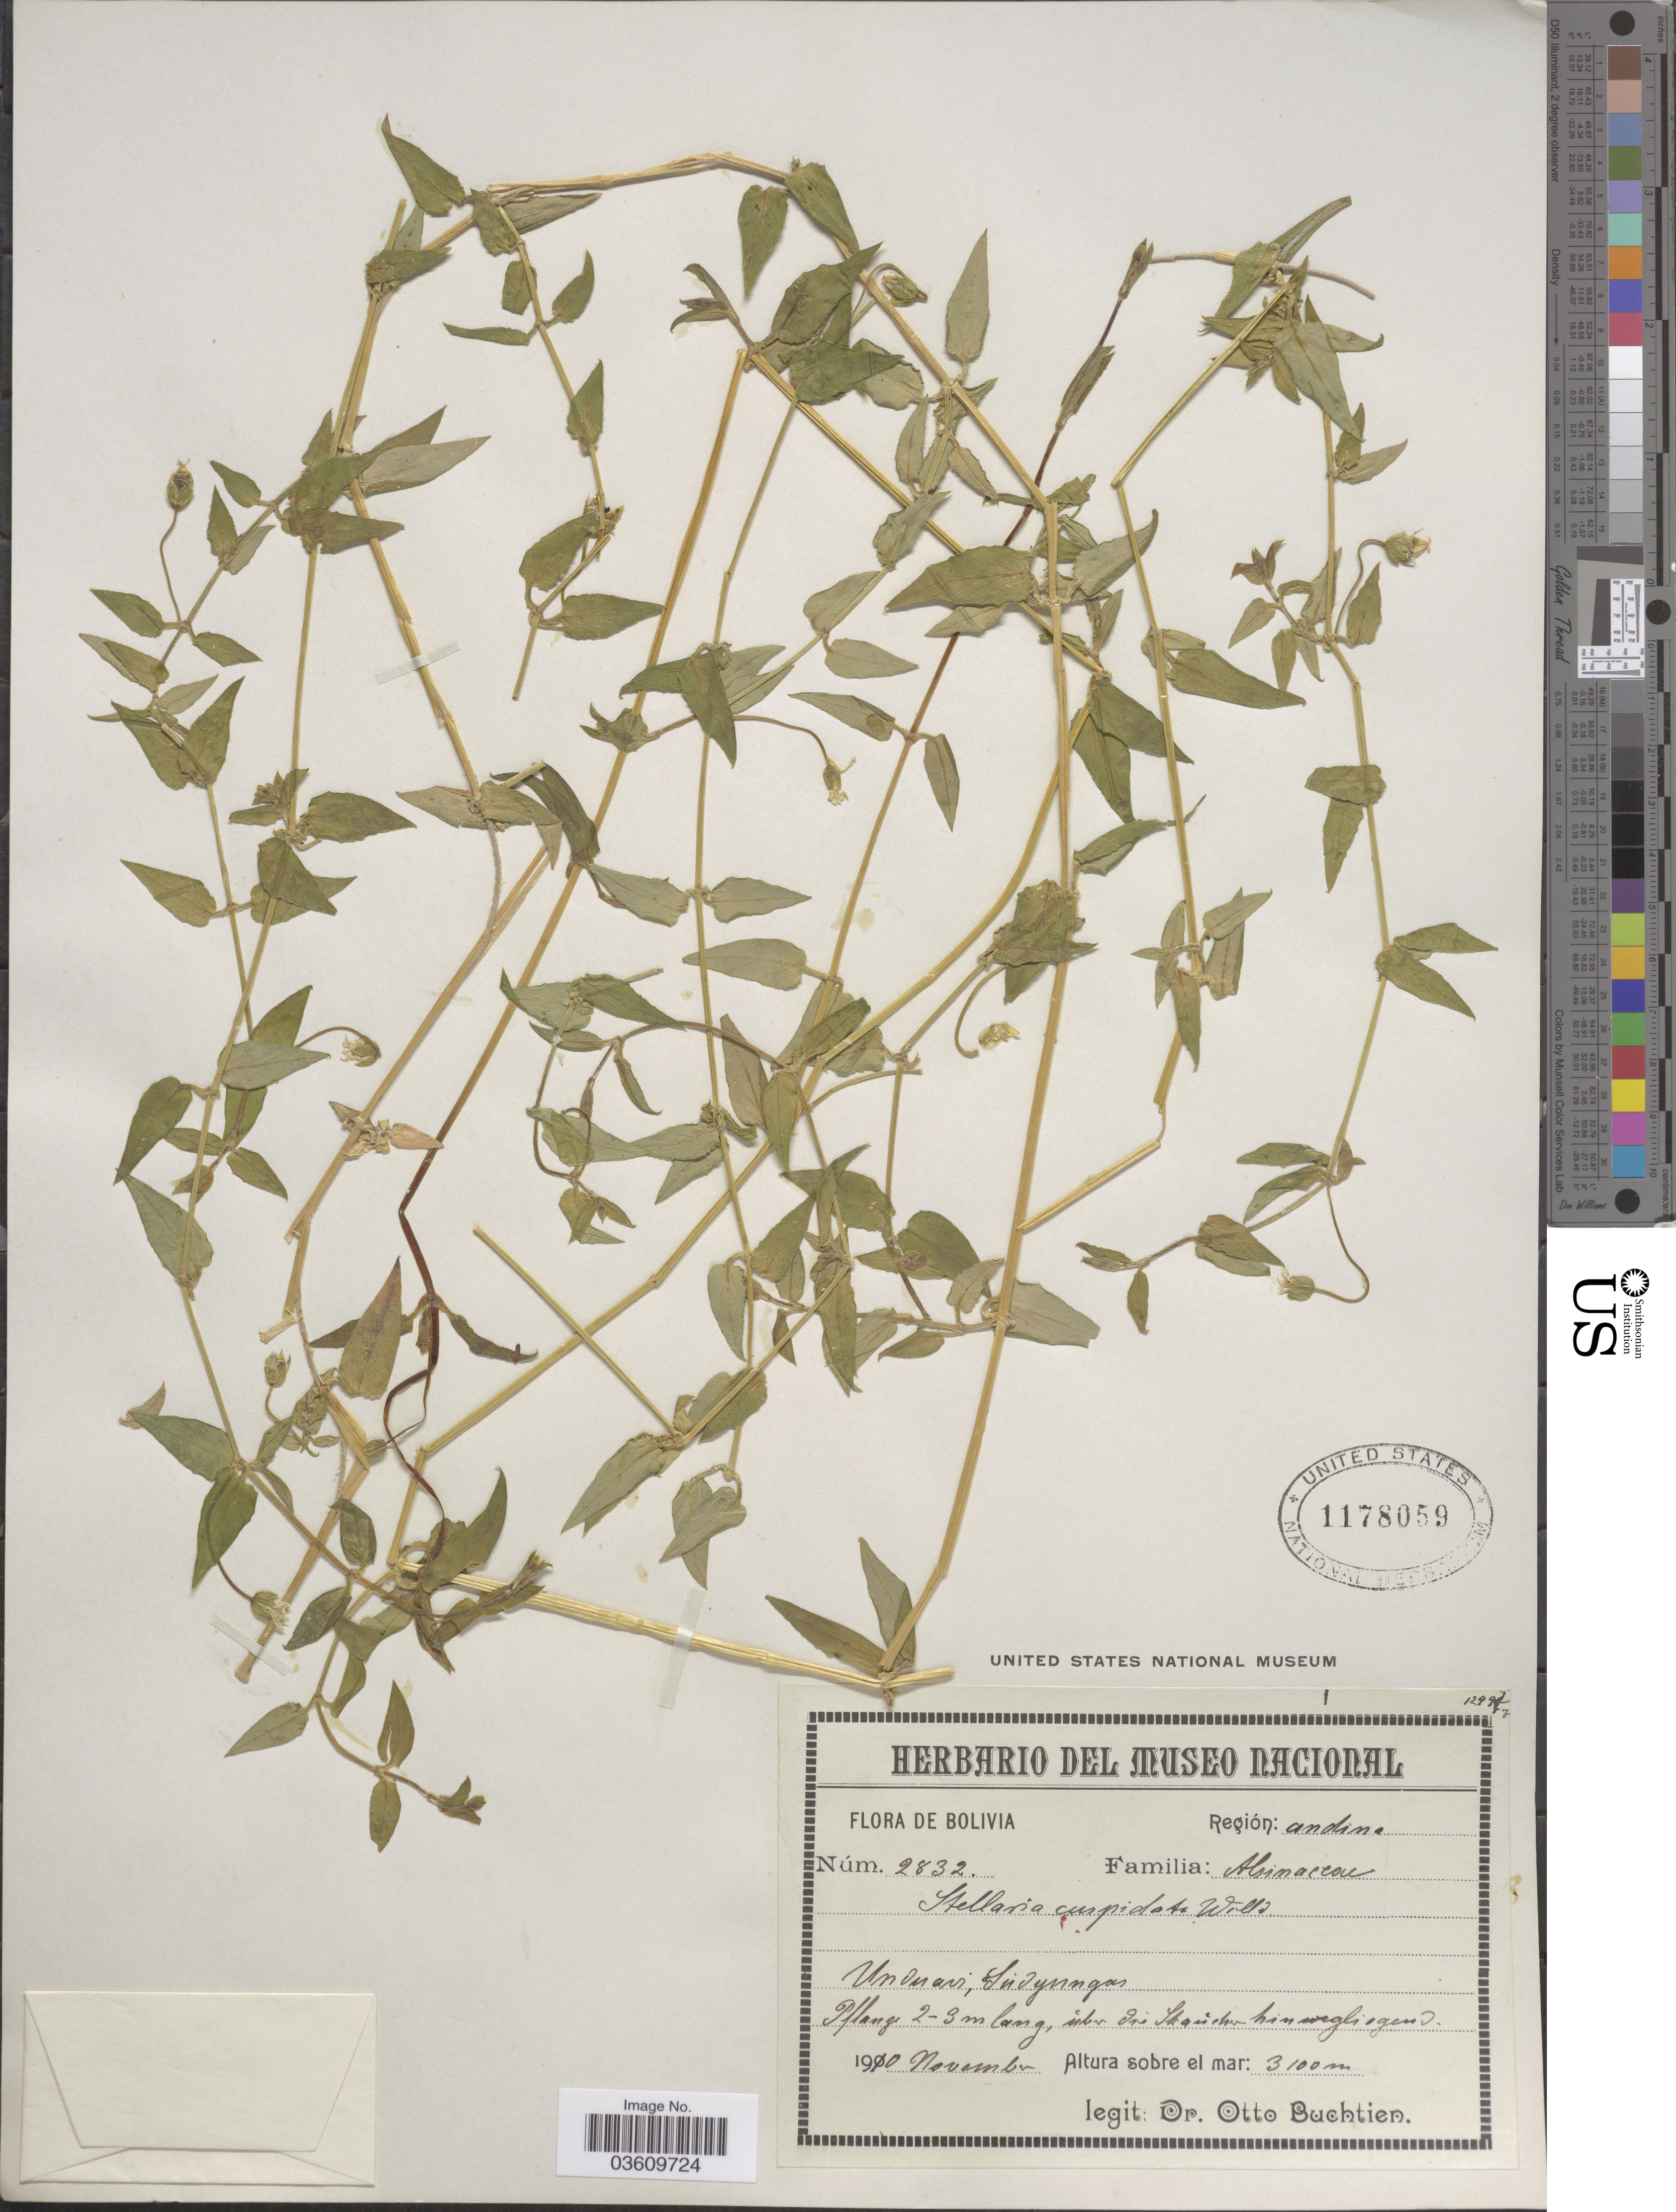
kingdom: Plantae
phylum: Tracheophyta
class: Magnoliopsida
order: Caryophyllales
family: Caryophyllaceae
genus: Stellaria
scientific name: Stellaria cuspidata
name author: Willd. ex Schltdl.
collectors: O. Buchtien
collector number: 2832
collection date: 1910-11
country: Bolivia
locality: Regio Andina. Unduavi, Süd Yungas.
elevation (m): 3100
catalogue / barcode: US 1178059